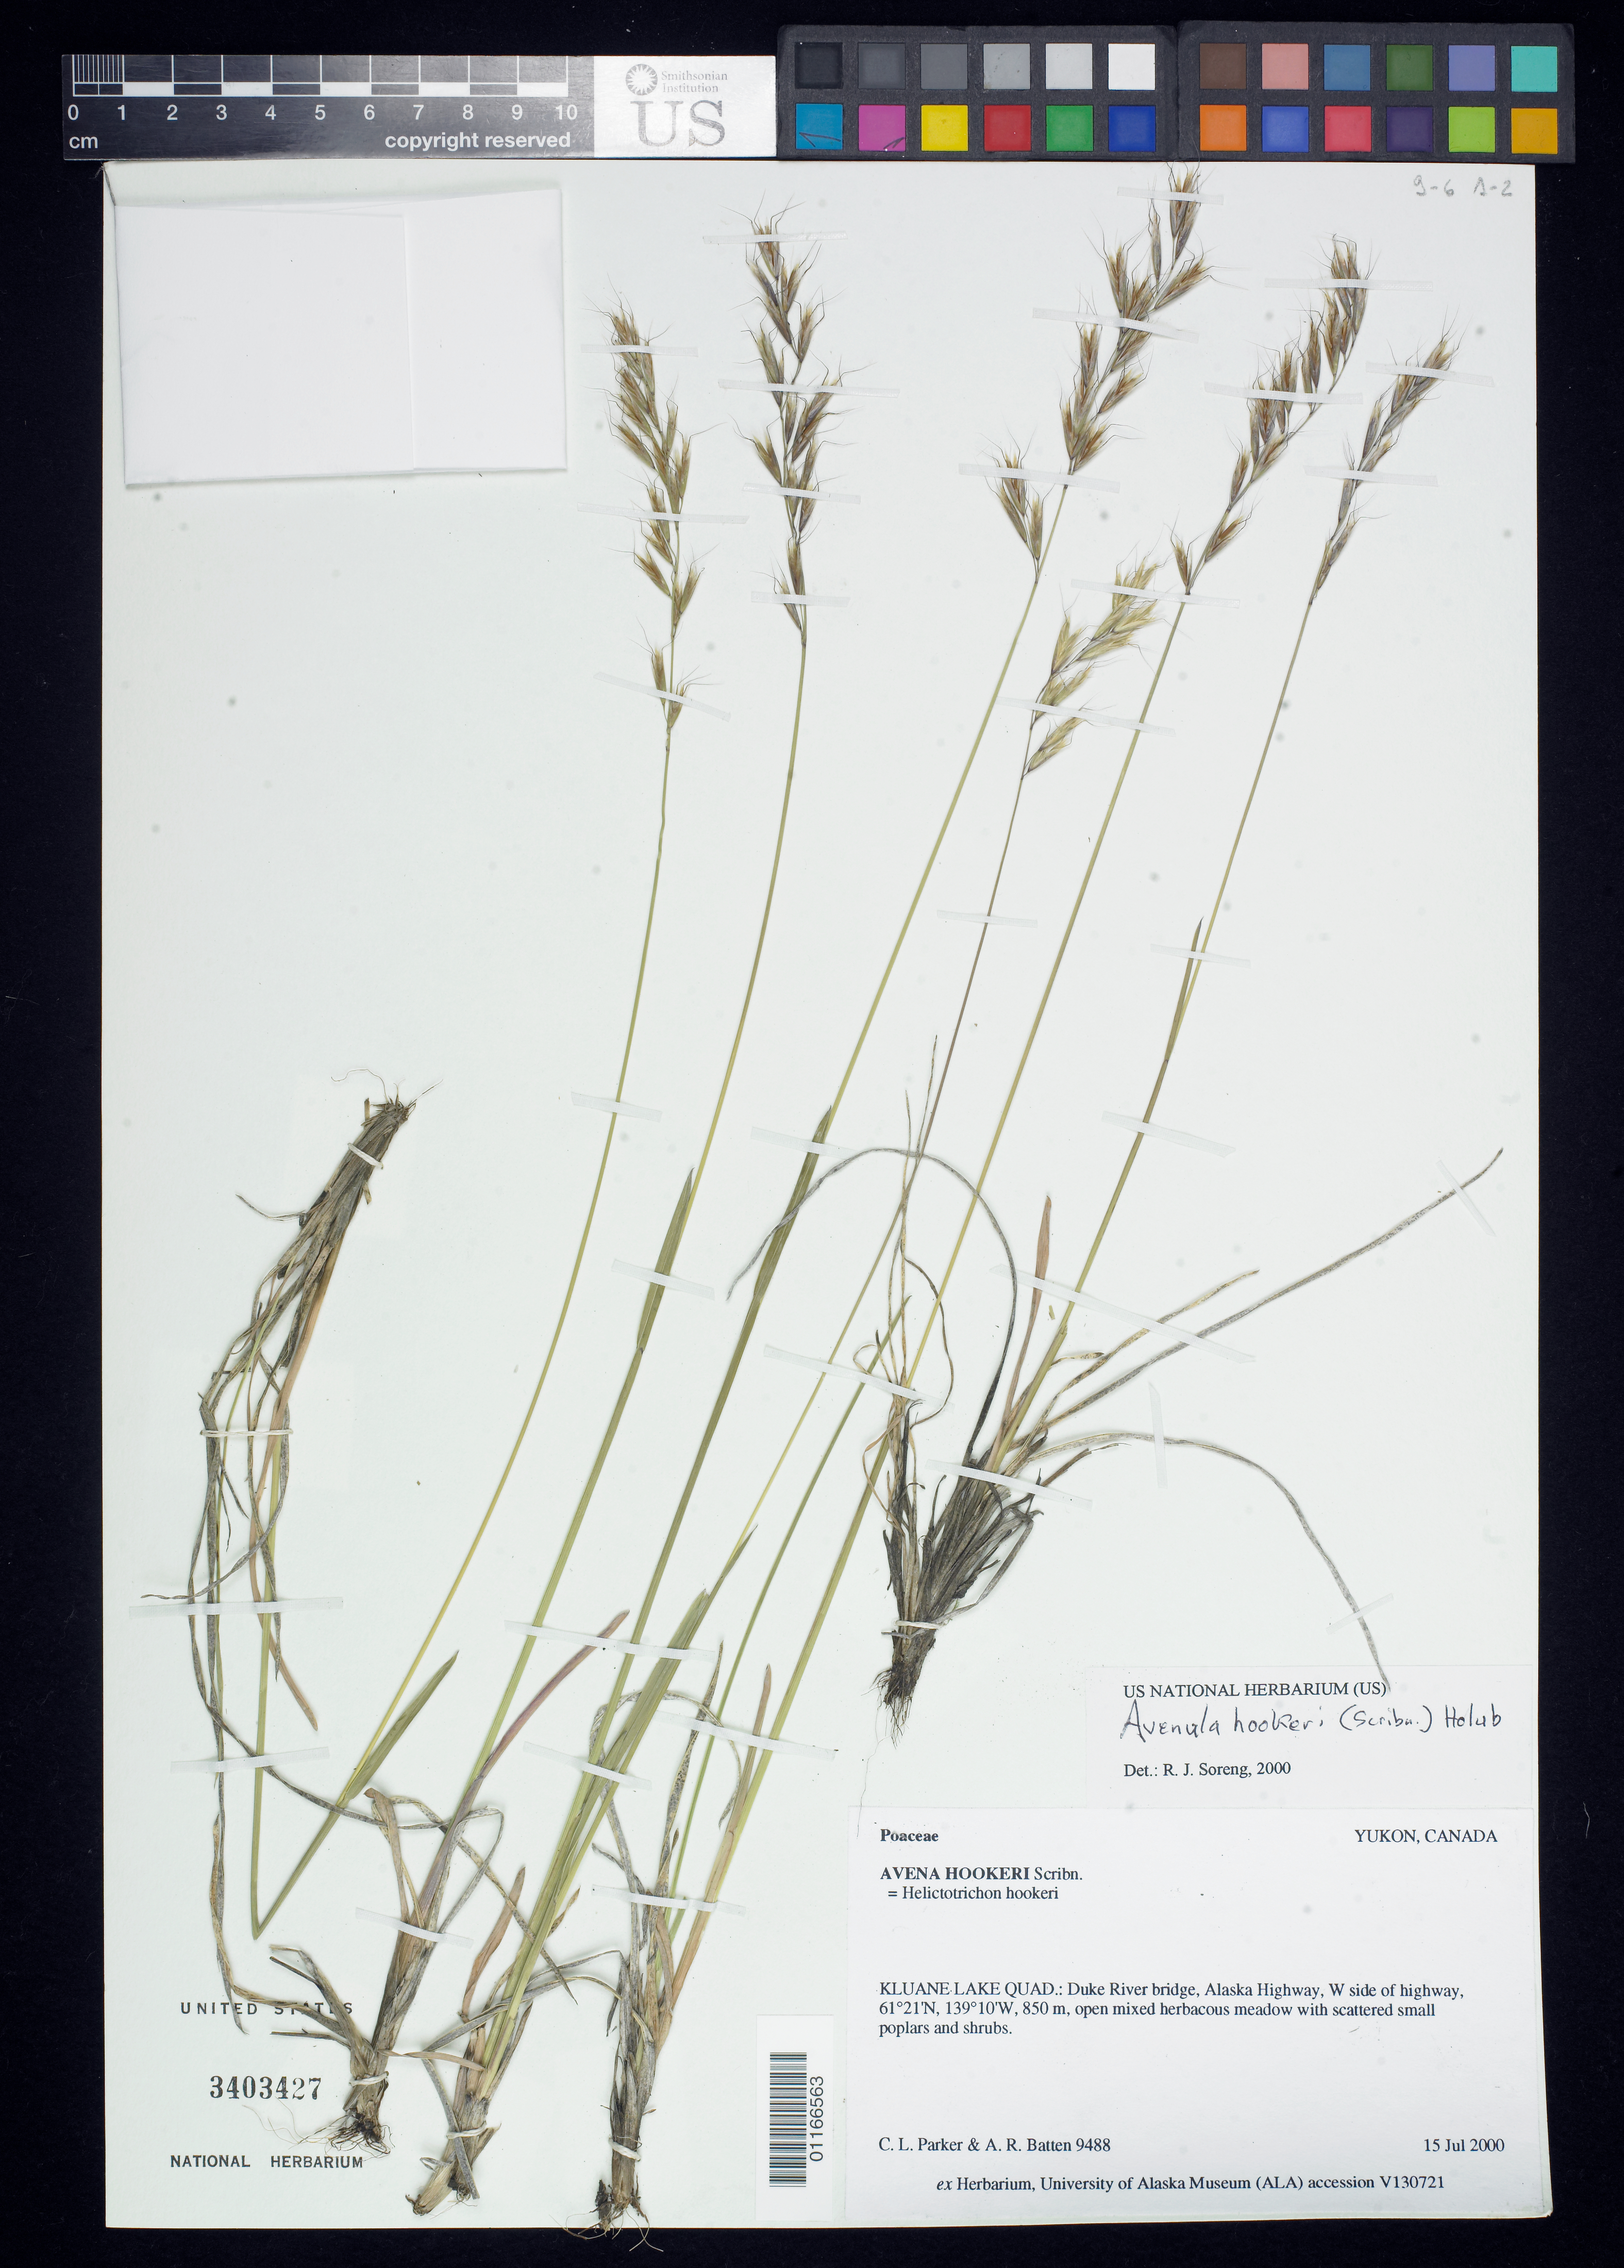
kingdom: Plantae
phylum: Tracheophyta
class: Liliopsida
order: Poales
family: Poaceae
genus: Avenella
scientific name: Avenella hookeri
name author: (Scribn.) Holub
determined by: Soreng, Robert J., Research Associate (BOT), Smithsonian Institution - National Museum of Natural History (UNITED STATES)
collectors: C. L. Parker & A. Batten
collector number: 9488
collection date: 2000-07-15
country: Canada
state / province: Yukon Territory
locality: Kluane Lake Quad: Duke River Bridge, Alaska Highway, W side of highway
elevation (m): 850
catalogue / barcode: US 3403427